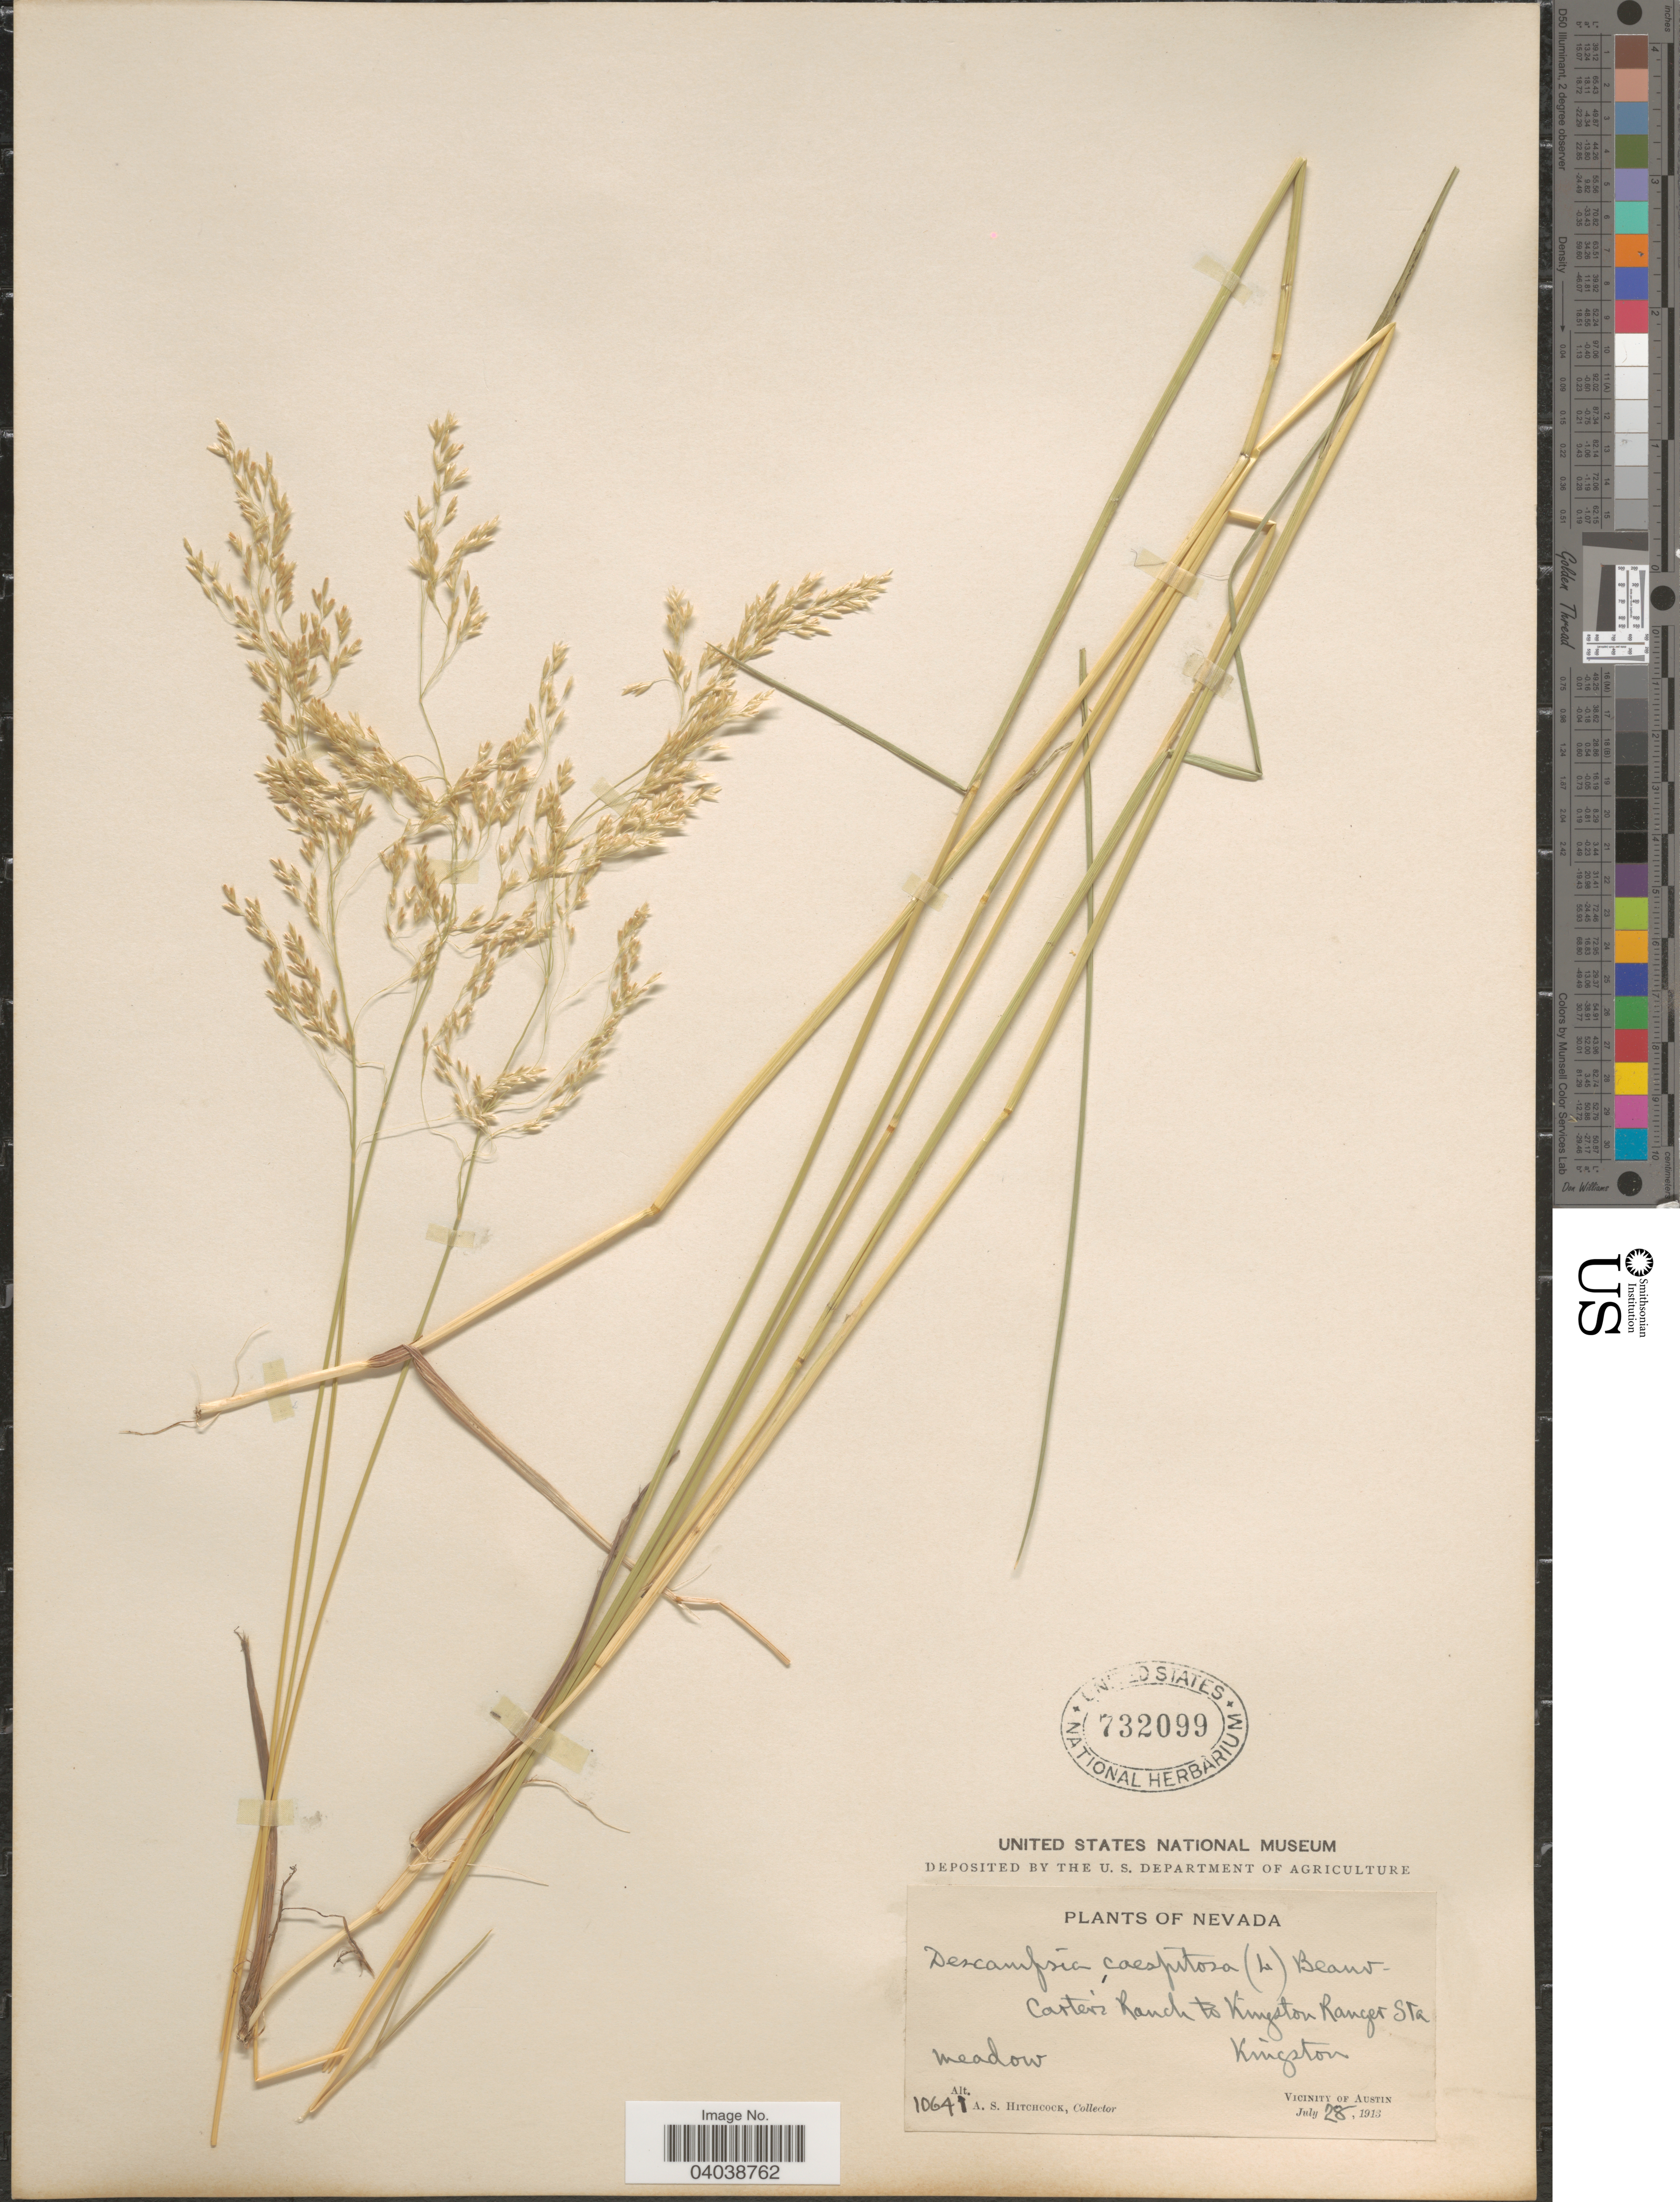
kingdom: Plantae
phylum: Tracheophyta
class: Liliopsida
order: Poales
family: Poaceae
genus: Deschampsia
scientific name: Deschampsia cespitosa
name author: (L.) P. Beauv.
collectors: A. S. Hitchcock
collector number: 10641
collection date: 1913-07-28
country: United States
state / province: Nevada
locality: Carter's Ranch to Kingston Ranger Sta, Kingston. Vicinity of Austin.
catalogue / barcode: US 732099